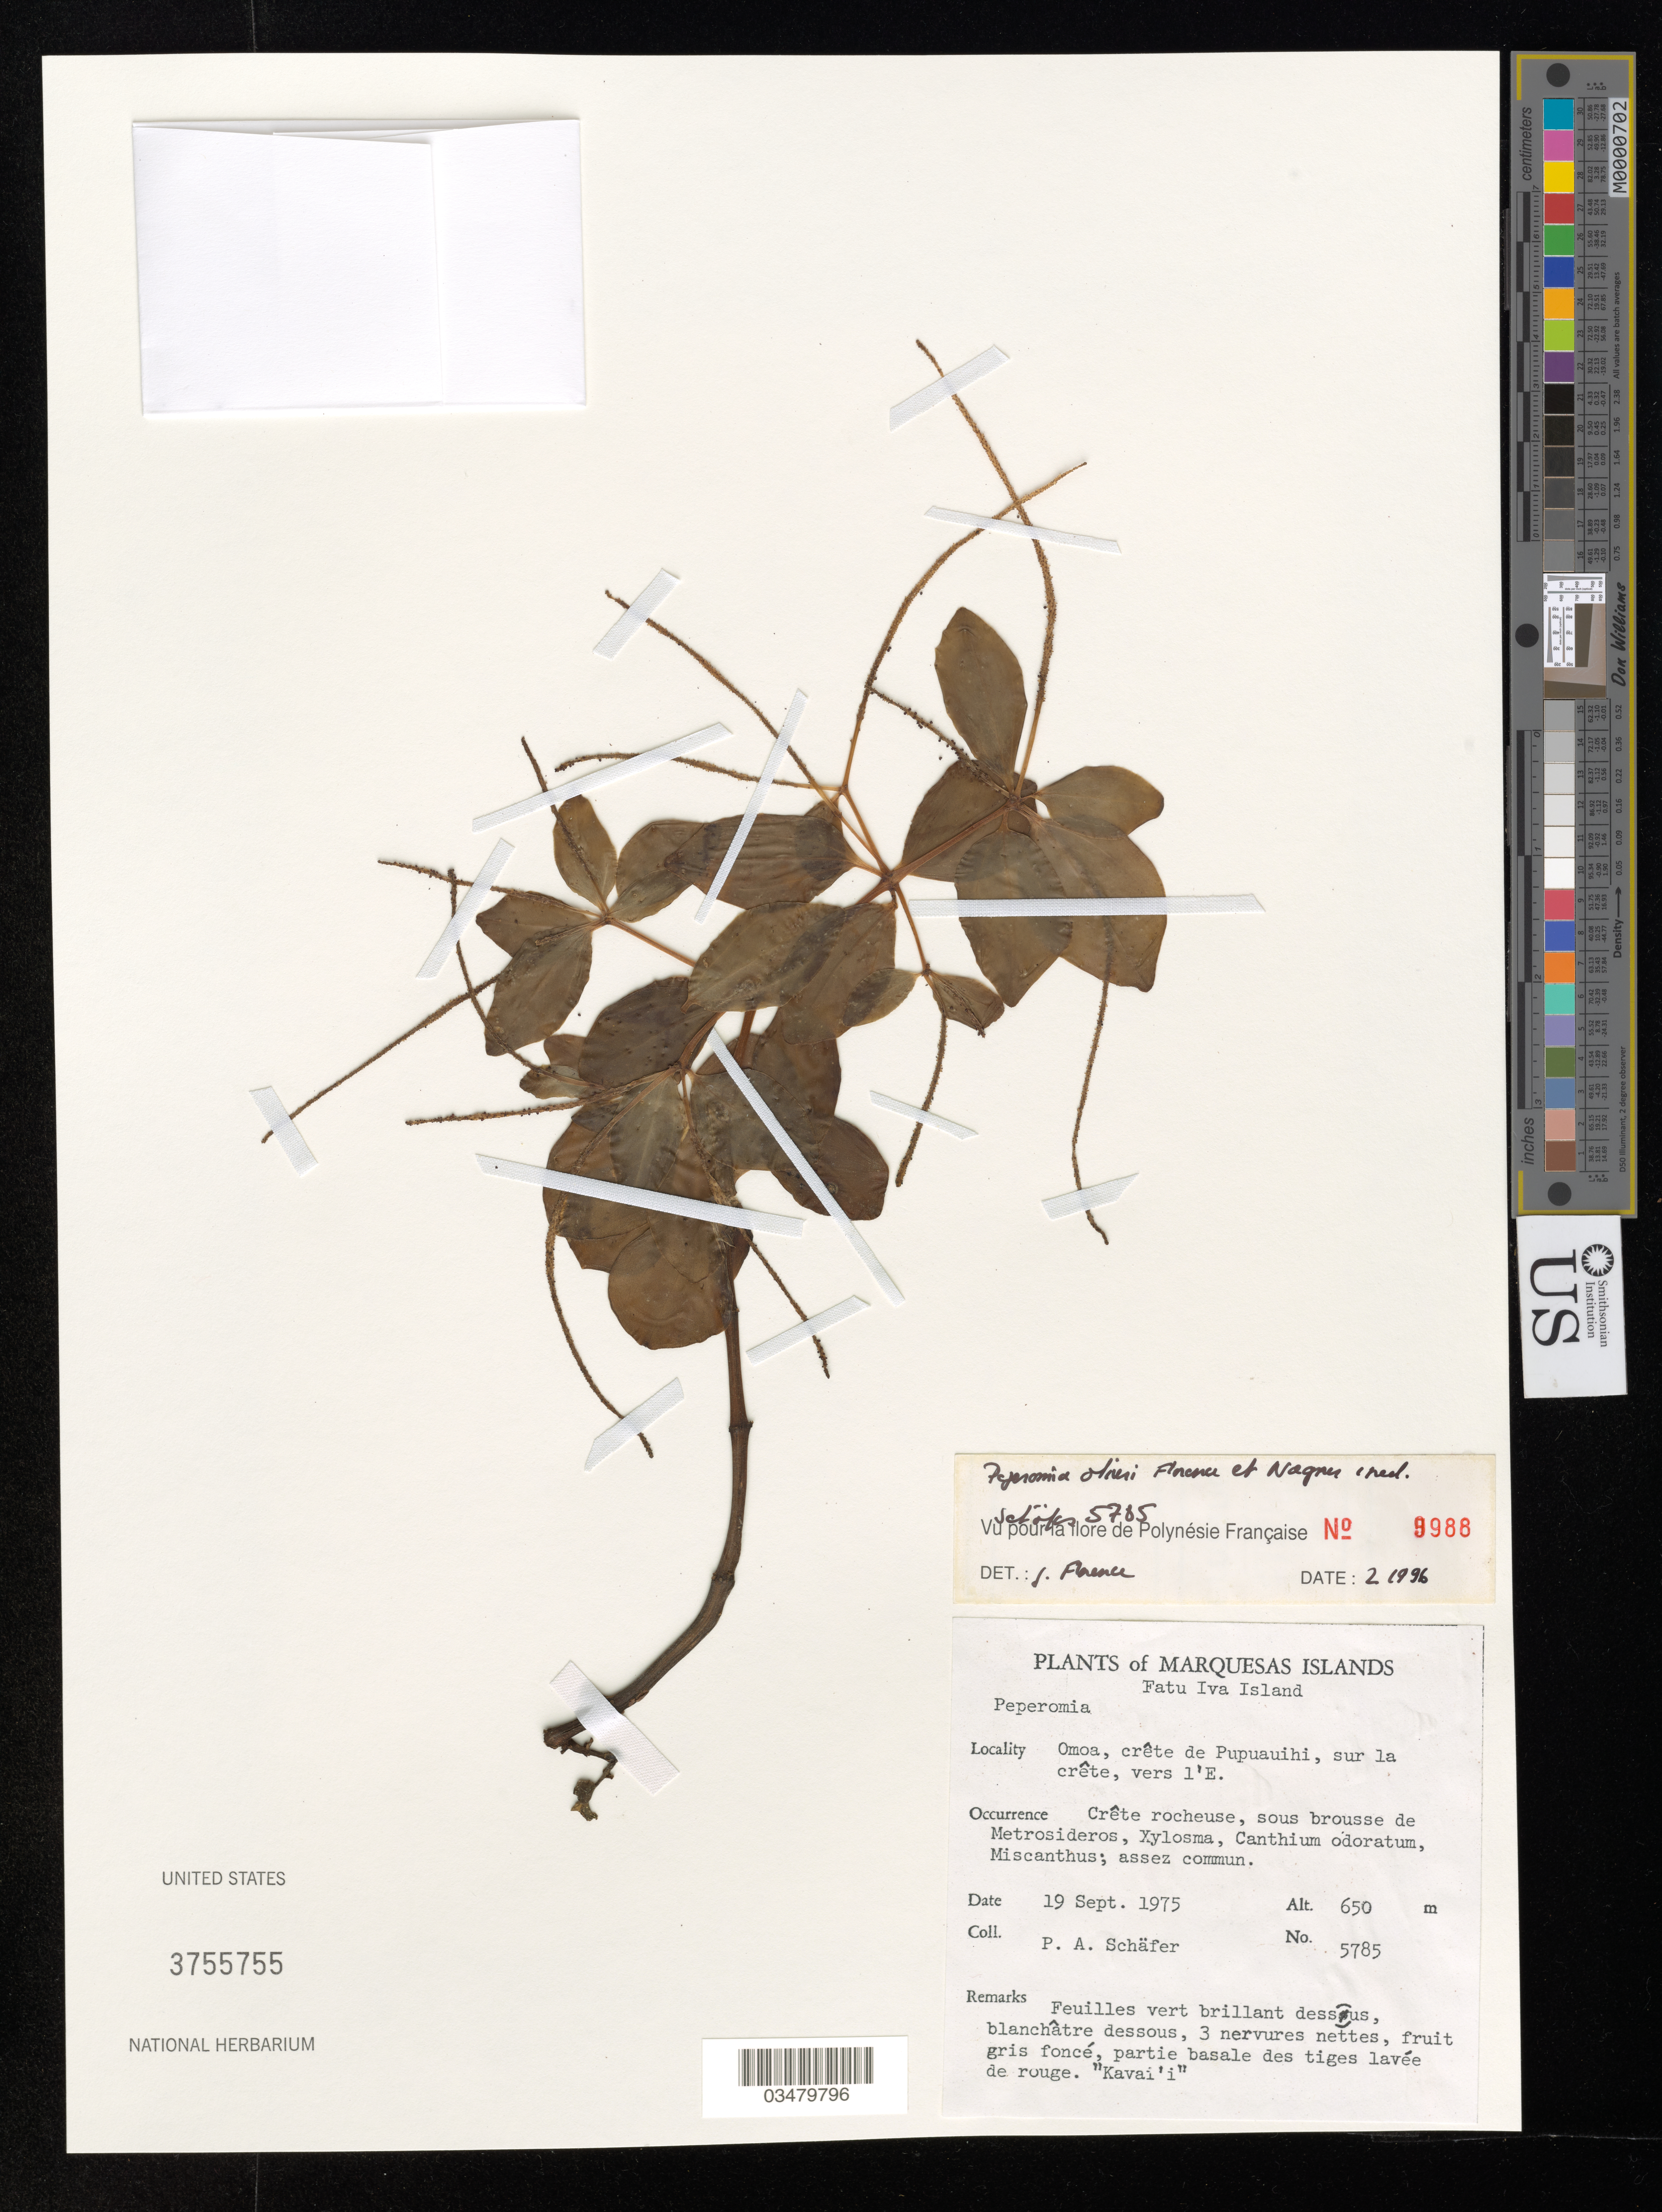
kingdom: Plantae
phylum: Tracheophyta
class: Magnoliopsida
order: Piperales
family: Piperaceae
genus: Peperomia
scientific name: Peperomia oliveri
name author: J. Florence & W.L. Wagner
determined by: Florence, J.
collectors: P. A. Schäfer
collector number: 5785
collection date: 1975-09-19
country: French Polynesia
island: Fatu Hiva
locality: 'Omo'a, crête de Pupuauihi, sur la crête, vers l'E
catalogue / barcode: US 3755755